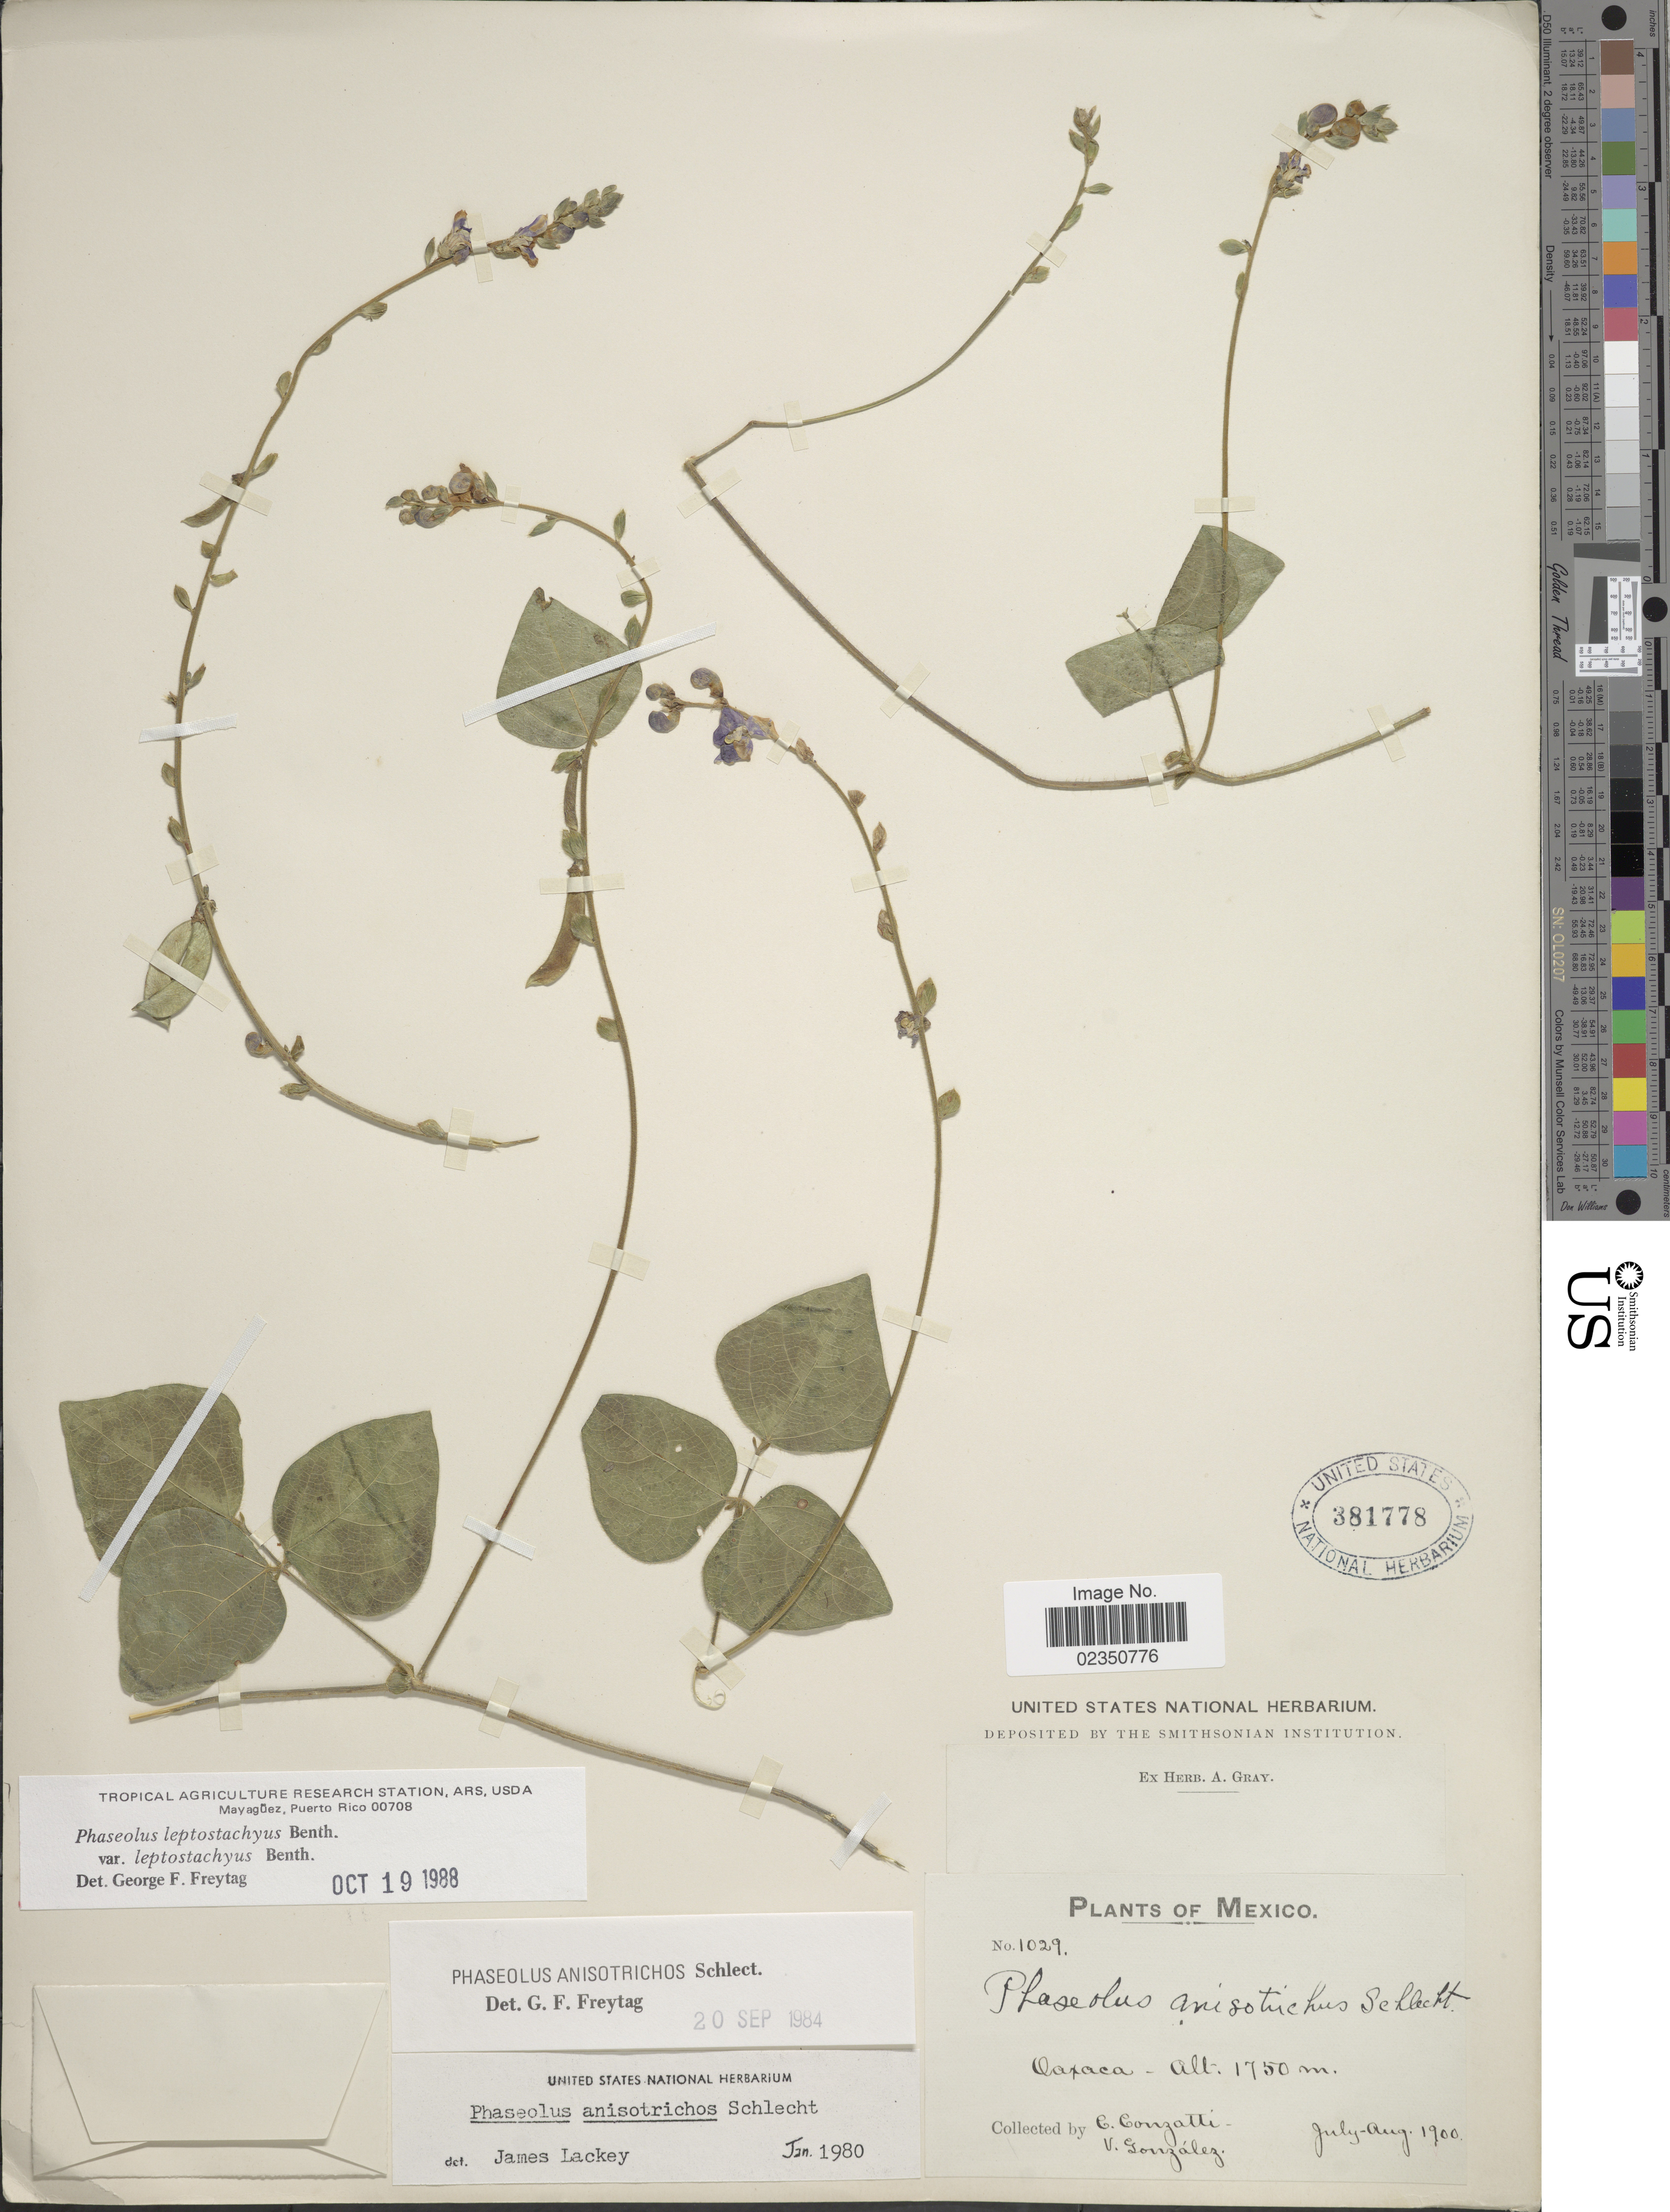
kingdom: Plantae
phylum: Tracheophyta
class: Magnoliopsida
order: Fabales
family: Fabaceae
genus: Phaseolus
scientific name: Phaseolus leptostachyus var. leptostachyus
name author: Benth.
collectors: C. Conzatti & V. González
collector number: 1029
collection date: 1900-07/1900-08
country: Mexico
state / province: Oaxaca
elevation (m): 1750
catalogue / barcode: US 381778